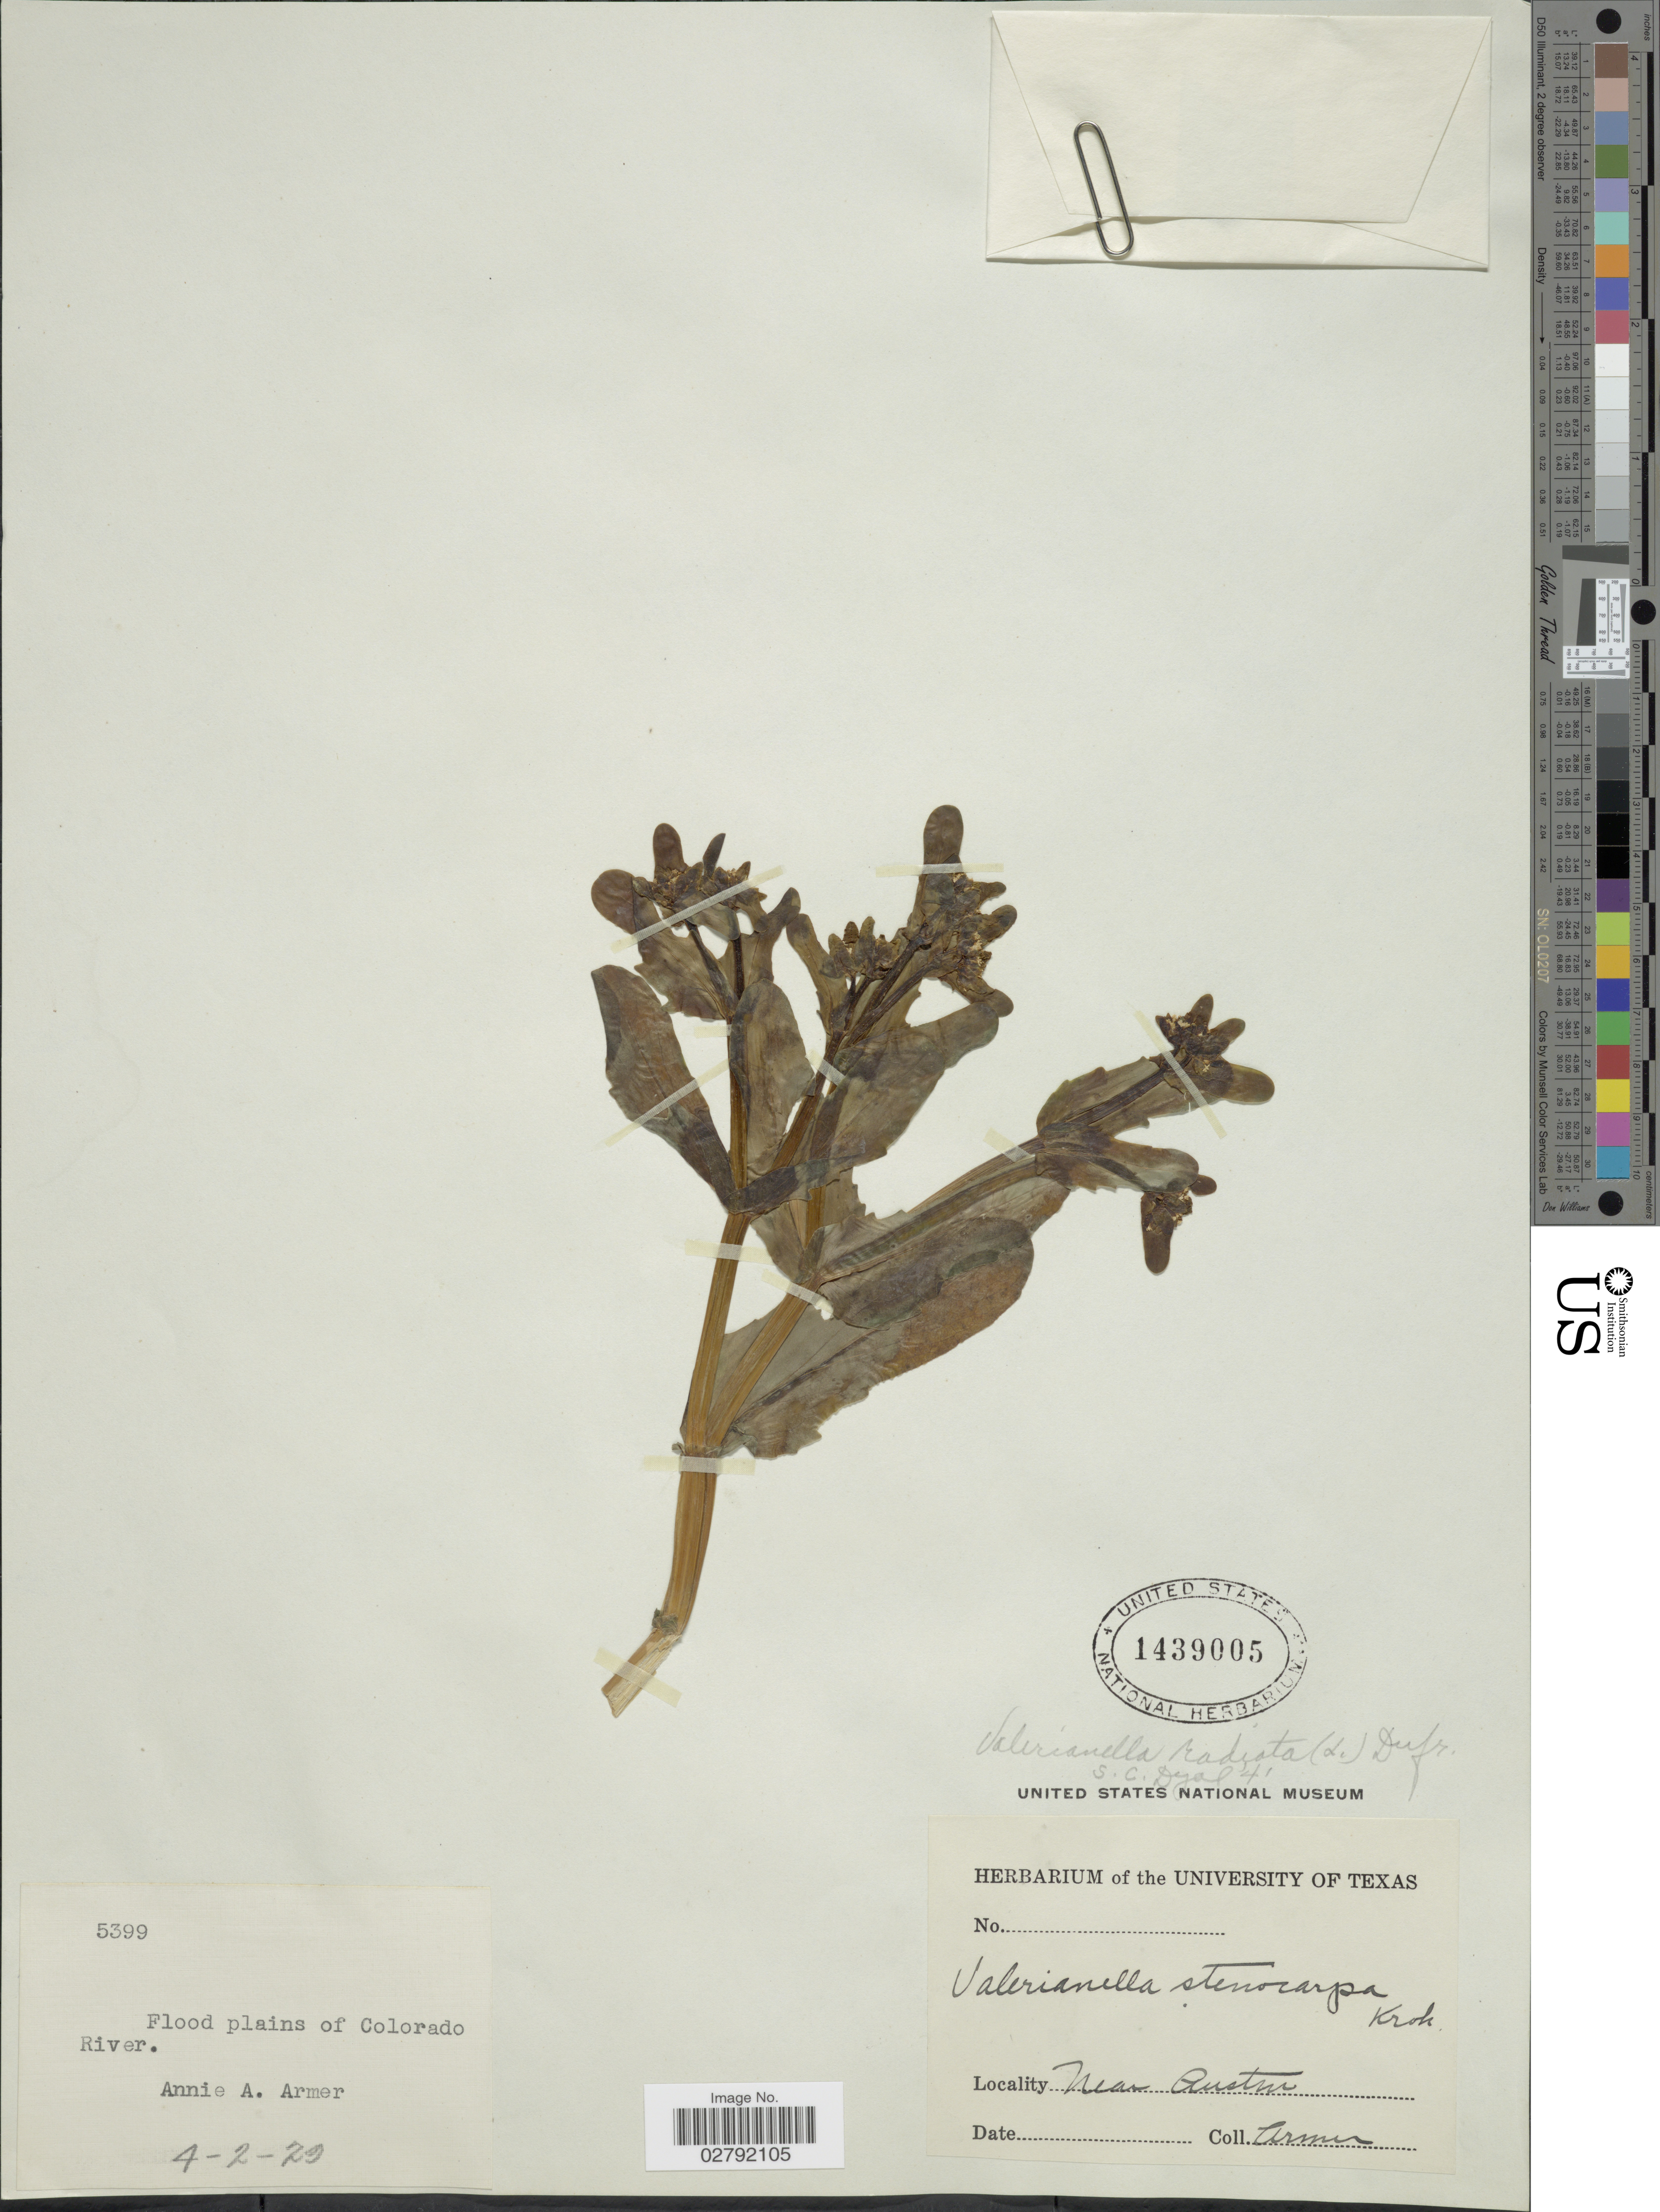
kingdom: Plantae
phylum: Tracheophyta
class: Magnoliopsida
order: Dipsacales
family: Caprifoliaceae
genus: Valerianella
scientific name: Valerianella radiata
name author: (L.) Dufr.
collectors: A. Armer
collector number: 5399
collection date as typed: Transcribed d/m/y: 2/4/79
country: United States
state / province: Texas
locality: Near Austin. Flood plains of Colorado River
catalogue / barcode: US 1439005